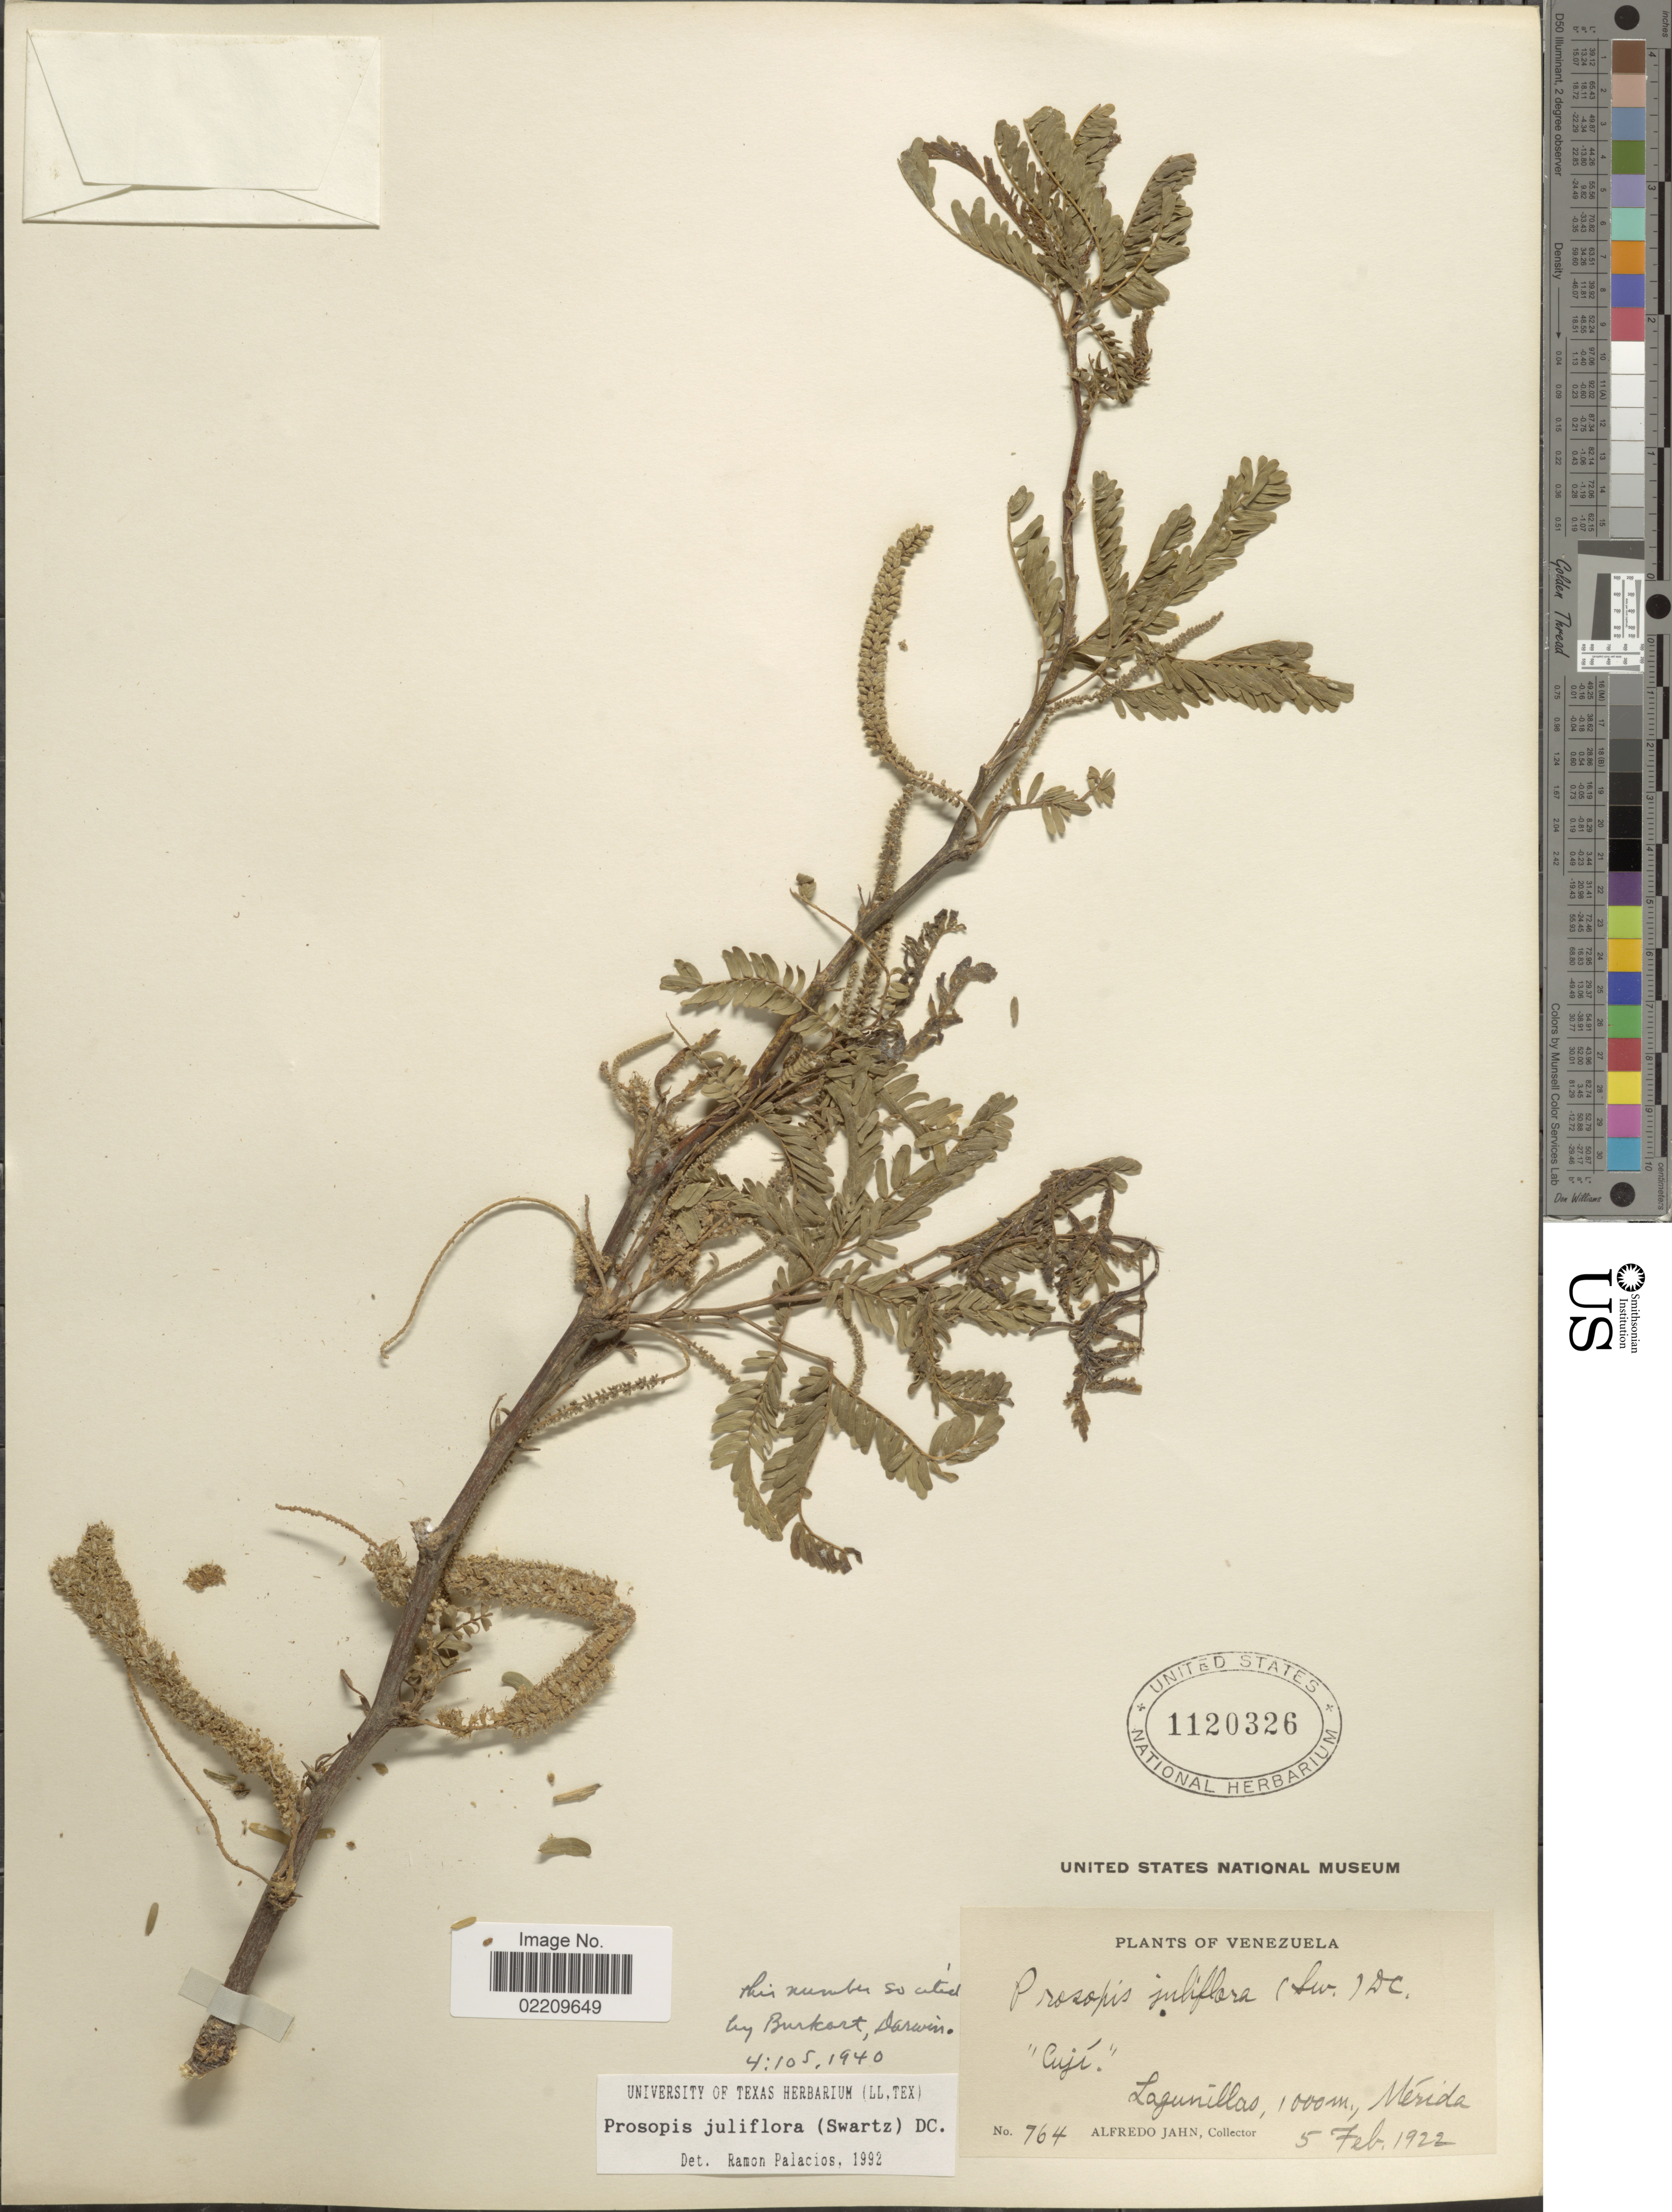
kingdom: Plantae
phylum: Tracheophyta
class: Magnoliopsida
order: Fabales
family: Fabaceae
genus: Neltuma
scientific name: Neltuma juliflora var. juliflora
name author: (Sw.) Raf.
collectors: A. Jahn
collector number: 764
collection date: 1922-02-05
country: Venezuela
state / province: Mérida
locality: Lagunillas. Merida.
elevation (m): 1000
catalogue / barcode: US 1120326